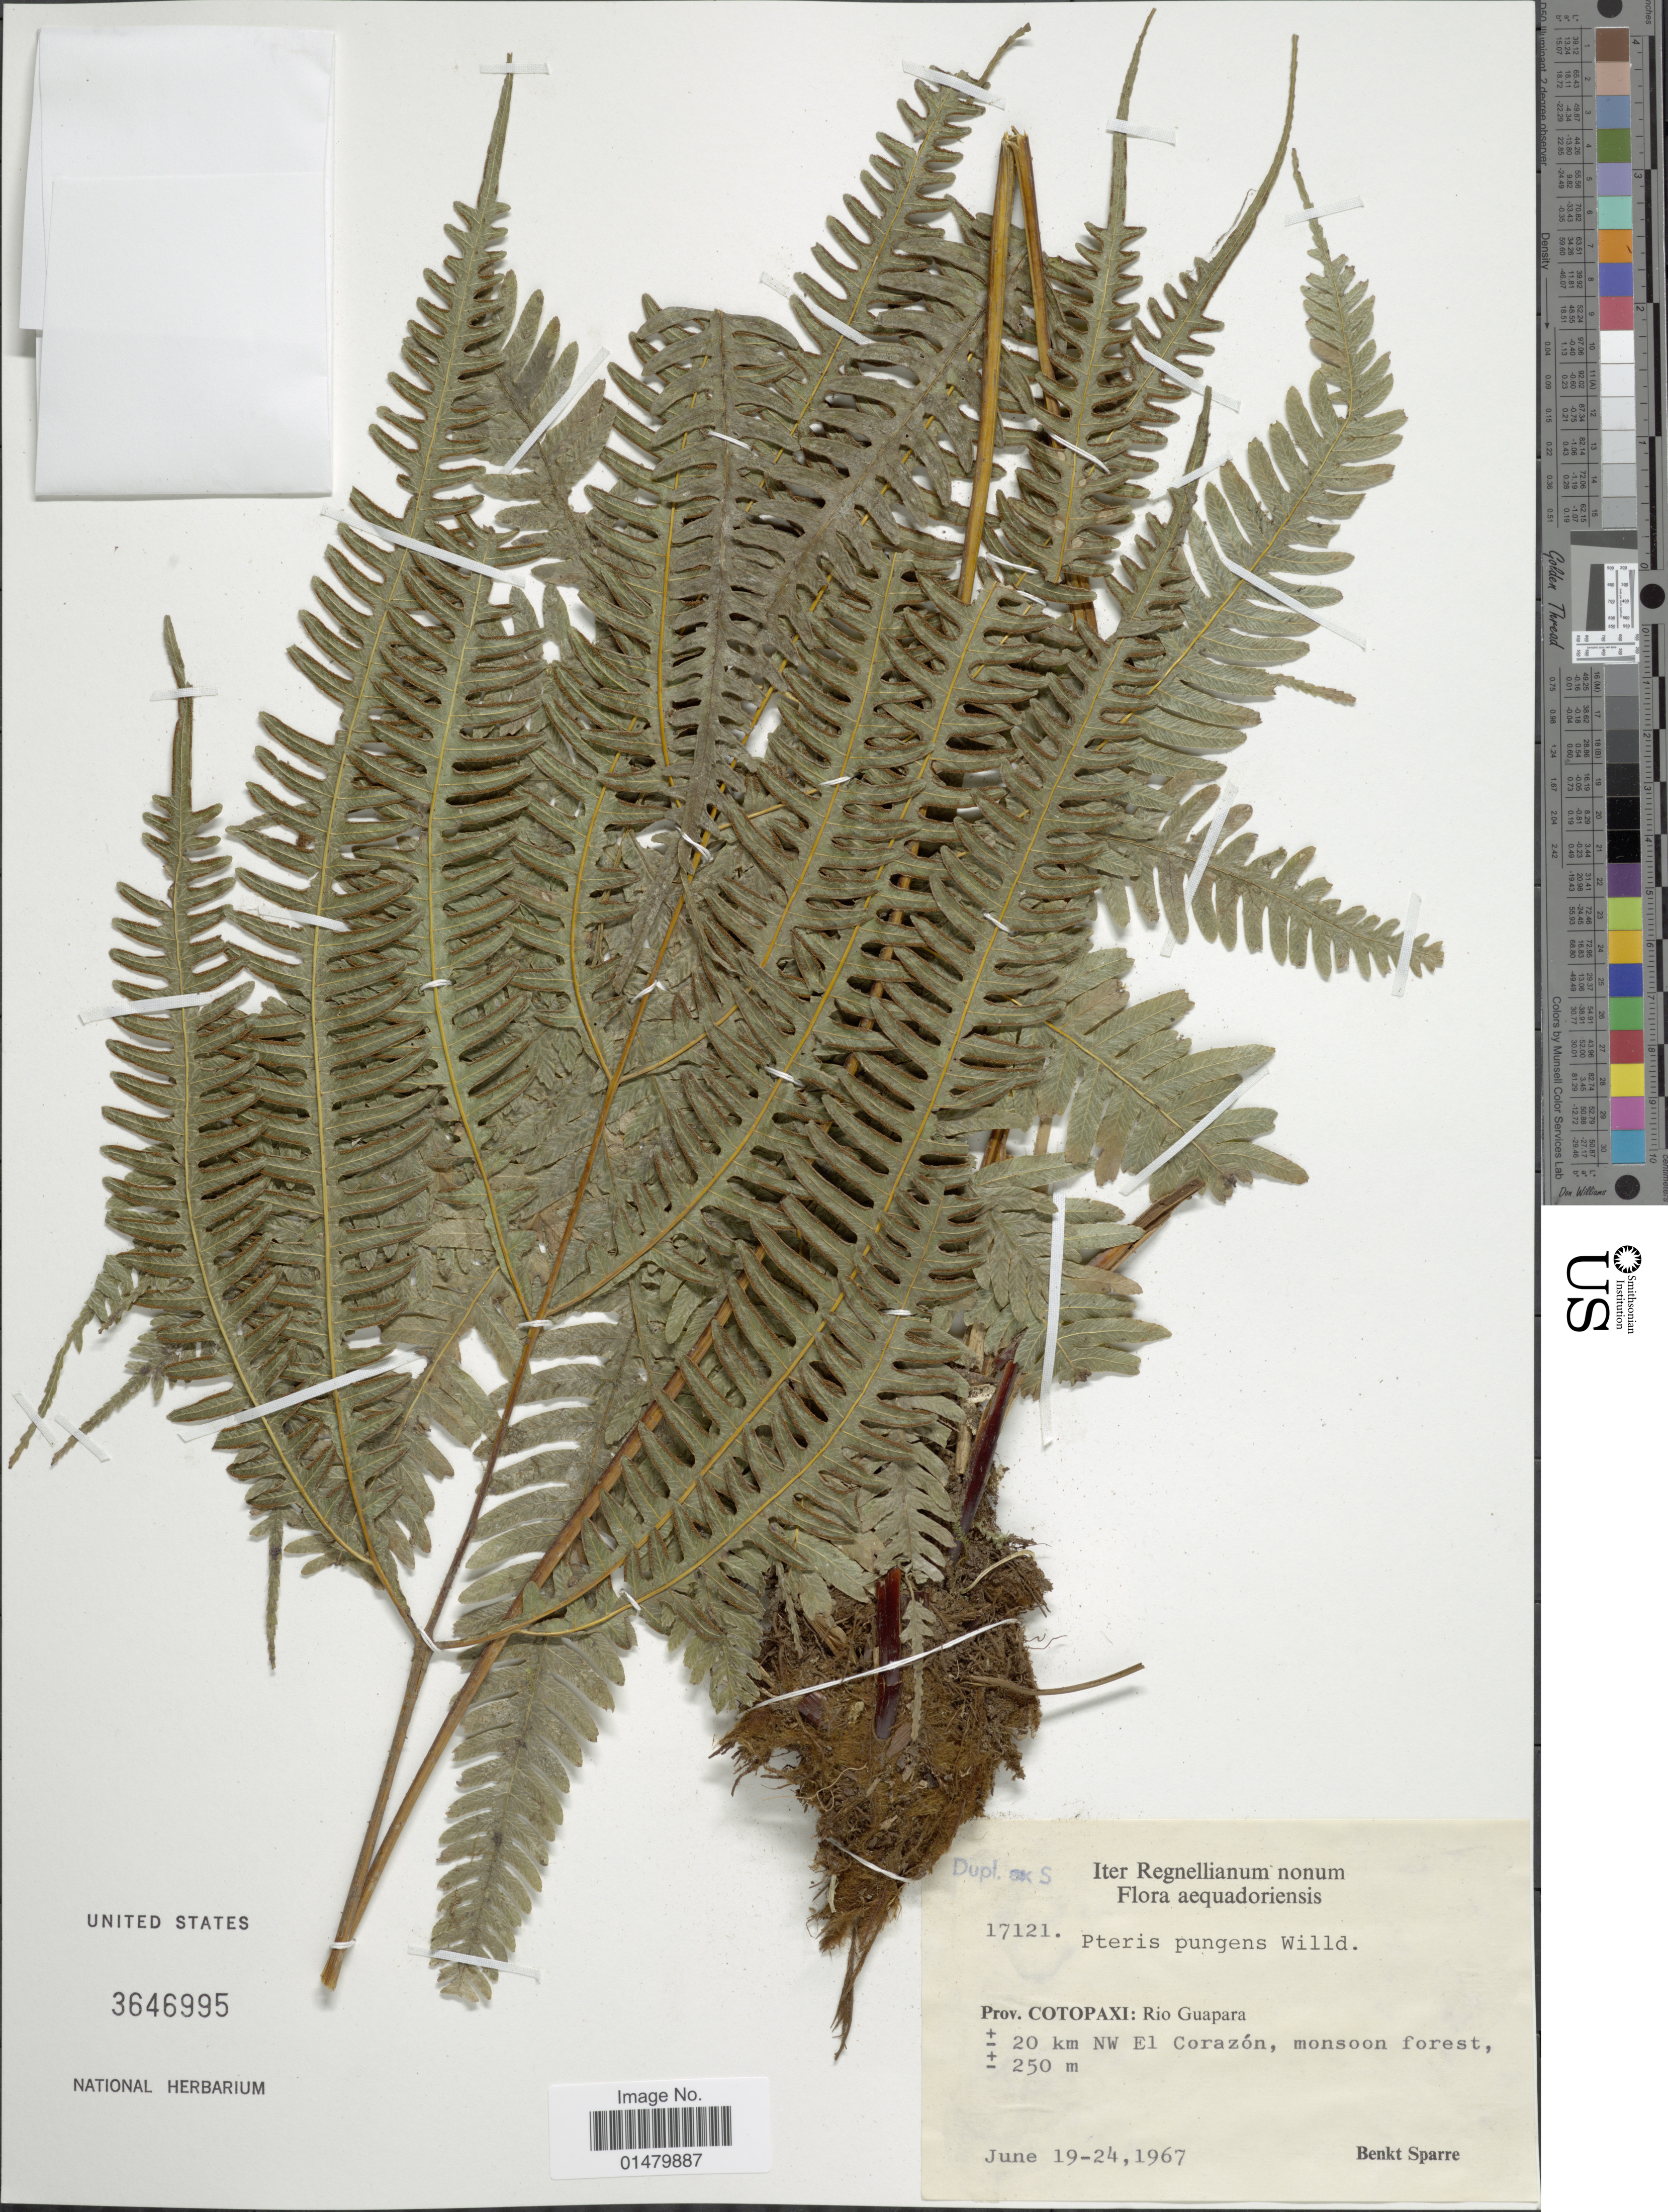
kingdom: Plantae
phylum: Tracheophyta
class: Polypodiopsida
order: Polypodiales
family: Pteridaceae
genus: Pteris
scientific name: Pteris pungens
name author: Willd.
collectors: B. Sparre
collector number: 17121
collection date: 1967-06-19/1967-06-24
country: Ecuador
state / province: Cotopaxi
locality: Prov. Cotopaxi: Rio Guapara. 20 km NE El Corazon, monsoon forest. Iter Regnellianum nonum. Flora aequadoriensis.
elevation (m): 250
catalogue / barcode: US 2646995